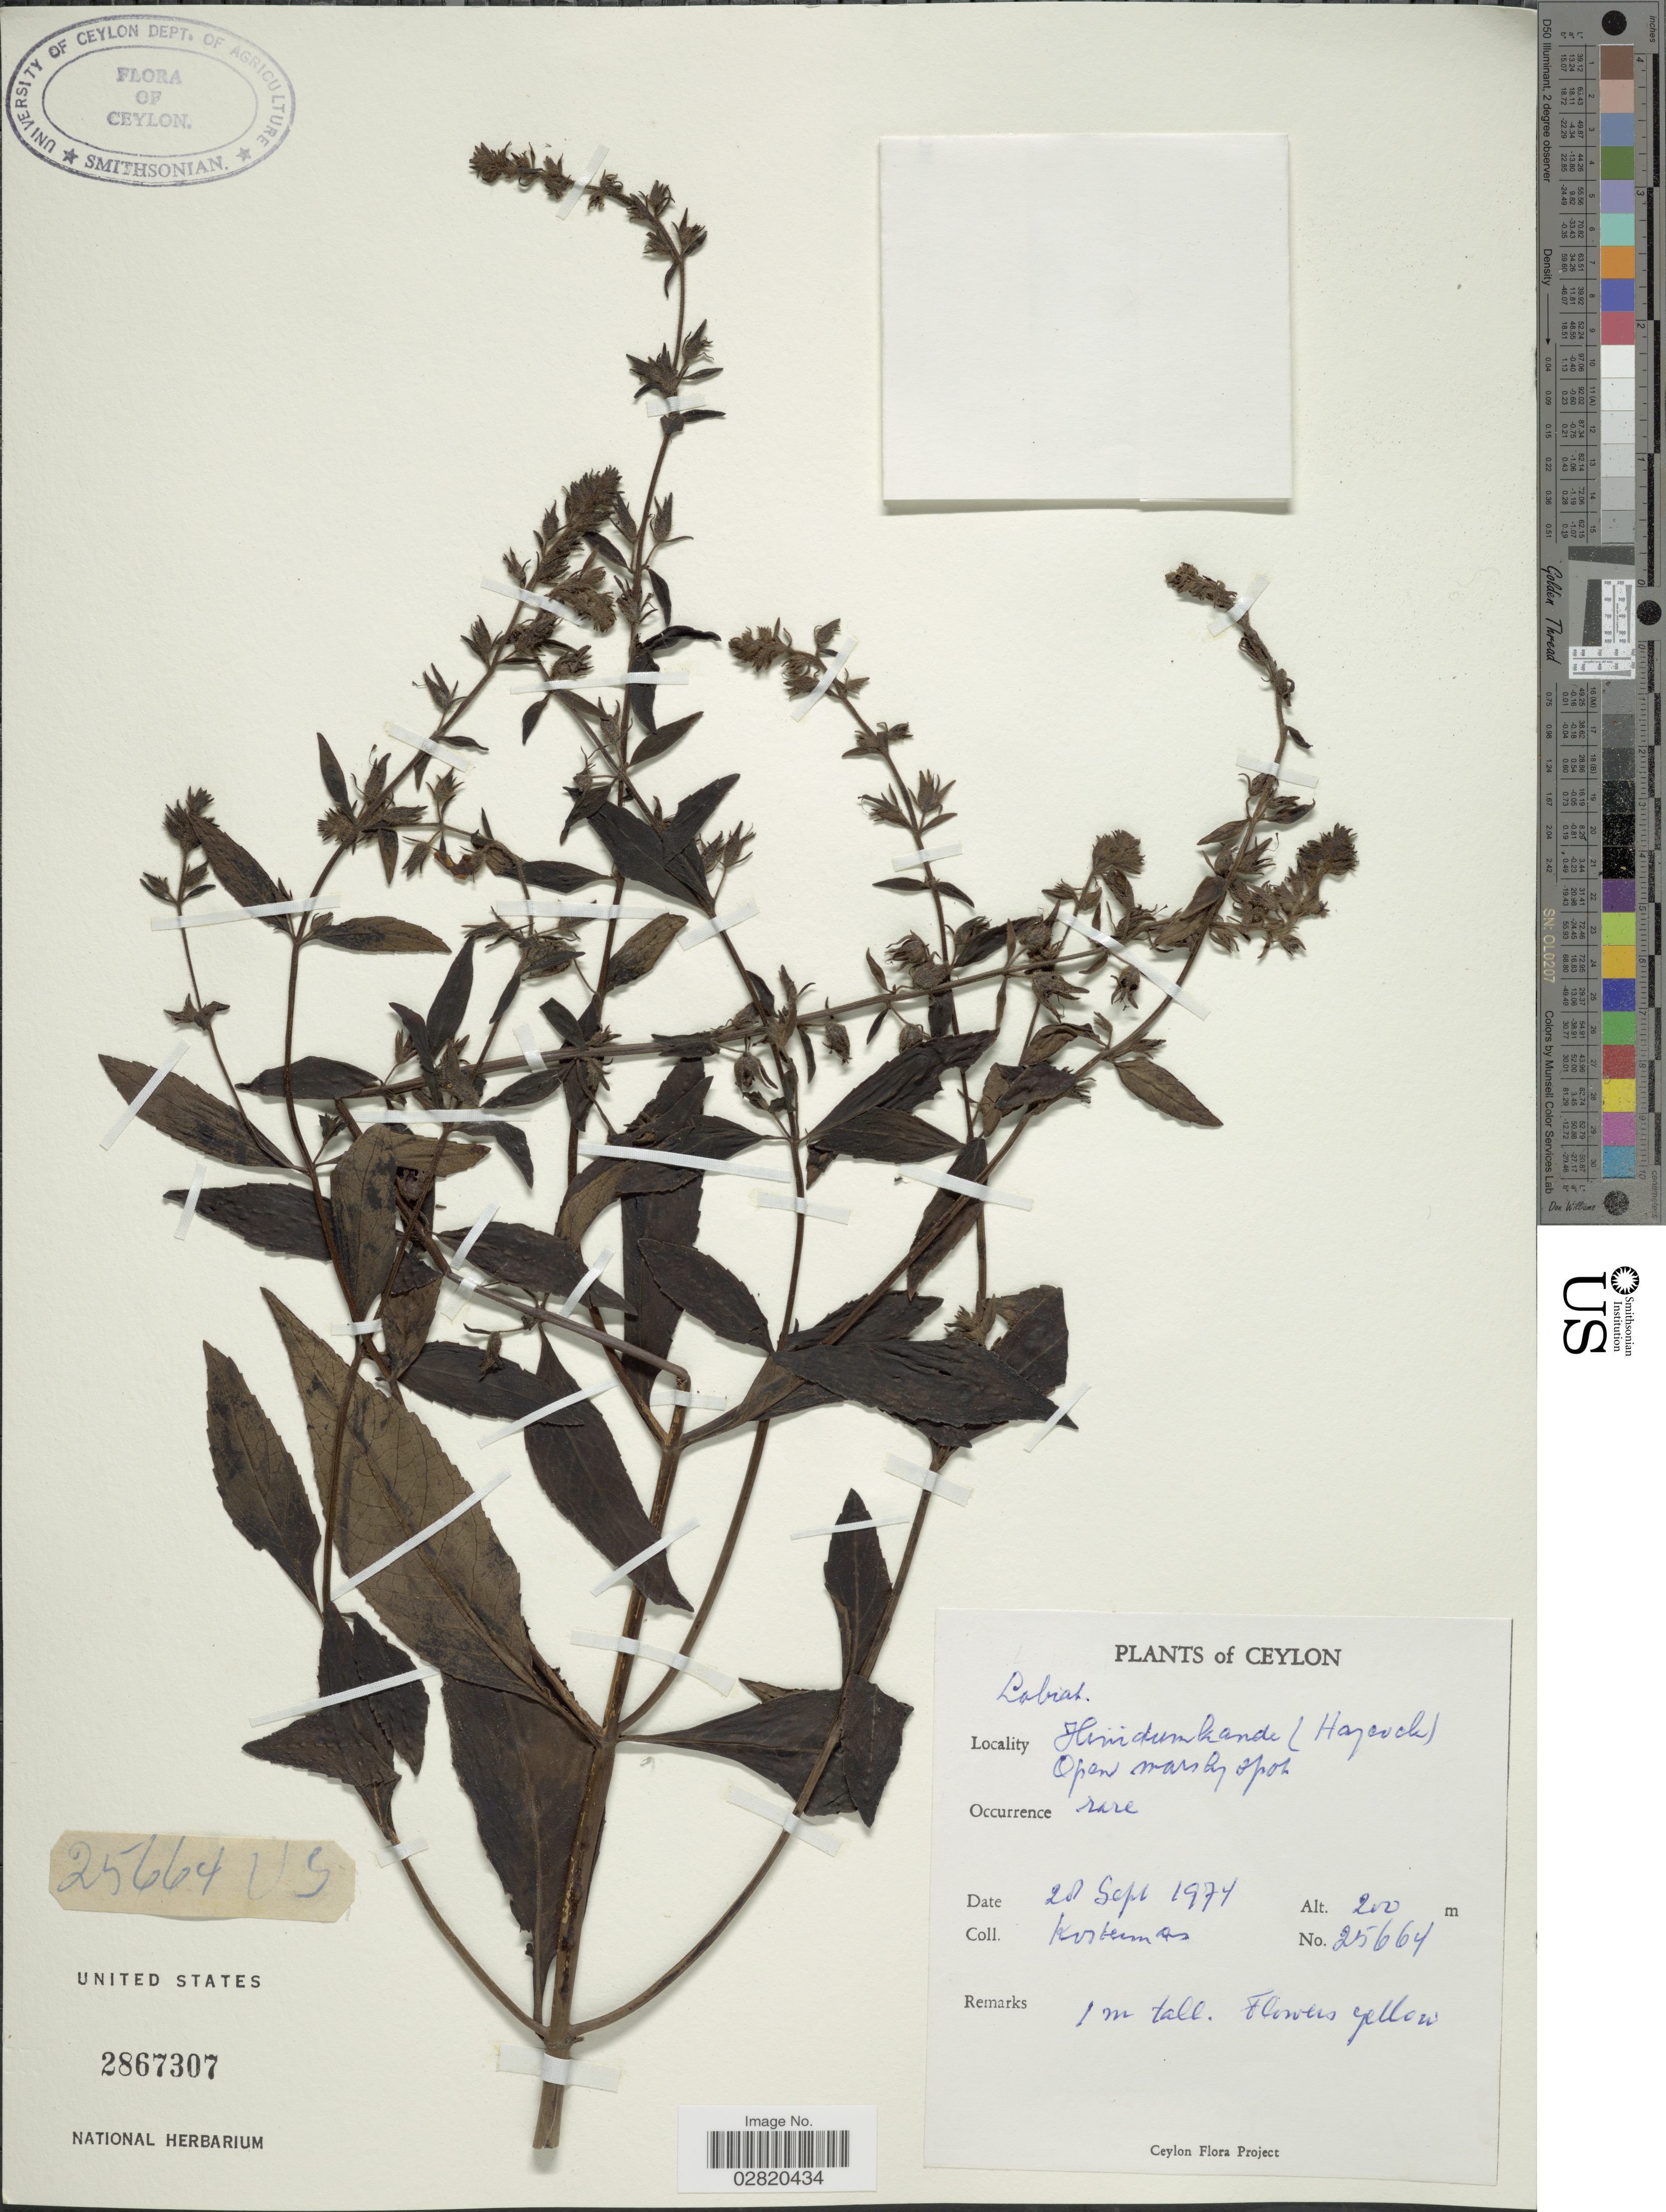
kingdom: Plantae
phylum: Tracheophyta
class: Magnoliopsida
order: Lamiales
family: Lamiaceae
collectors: Kostermans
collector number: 25664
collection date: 1974-09-28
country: Sri Lanka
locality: Ceylon. Hinidumkande (Hayevchi). Open marshy slope.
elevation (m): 200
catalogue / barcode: US 2867307